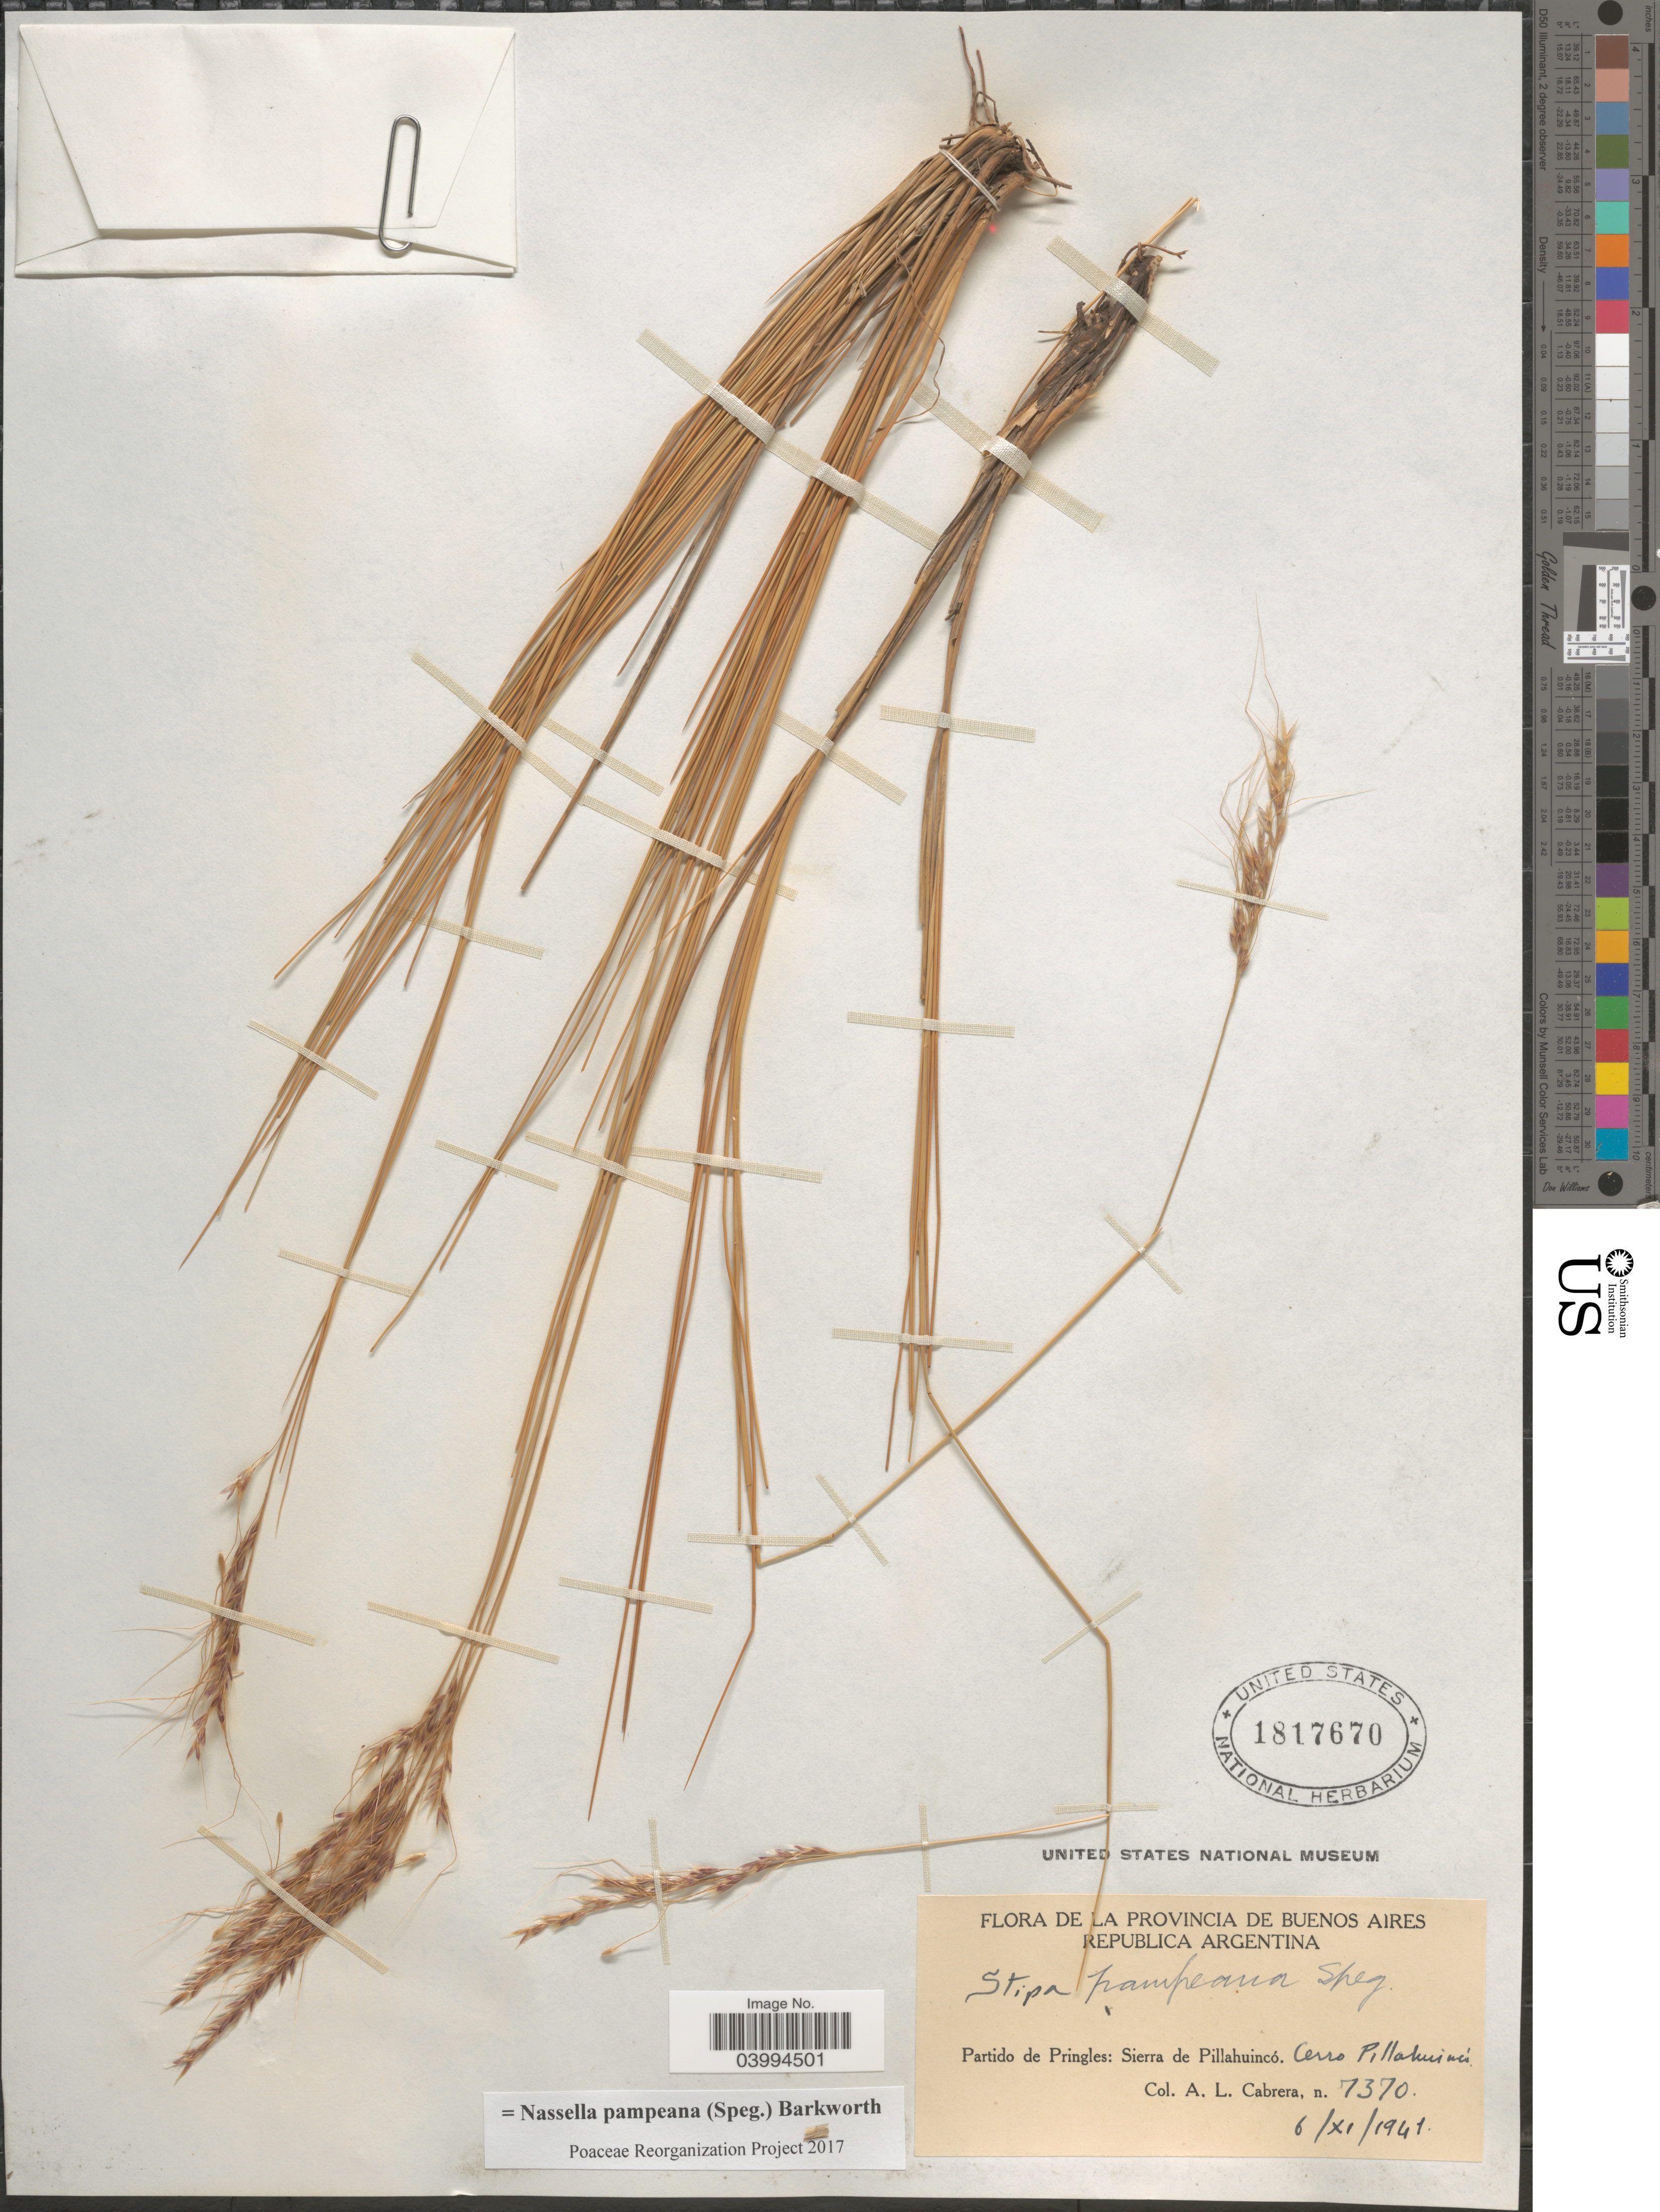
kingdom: Plantae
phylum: Tracheophyta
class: Liliopsida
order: Poales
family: Poaceae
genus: Nassella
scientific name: Nassella pampeana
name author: (Speg.) Barkworth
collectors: A. L. Cabrera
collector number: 7370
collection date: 1941-11-06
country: Argentina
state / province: Buenos Aires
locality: Partido de Pringles: Sierra de Pillahuincó. Cerro Pillahuincó.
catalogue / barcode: US 1817670